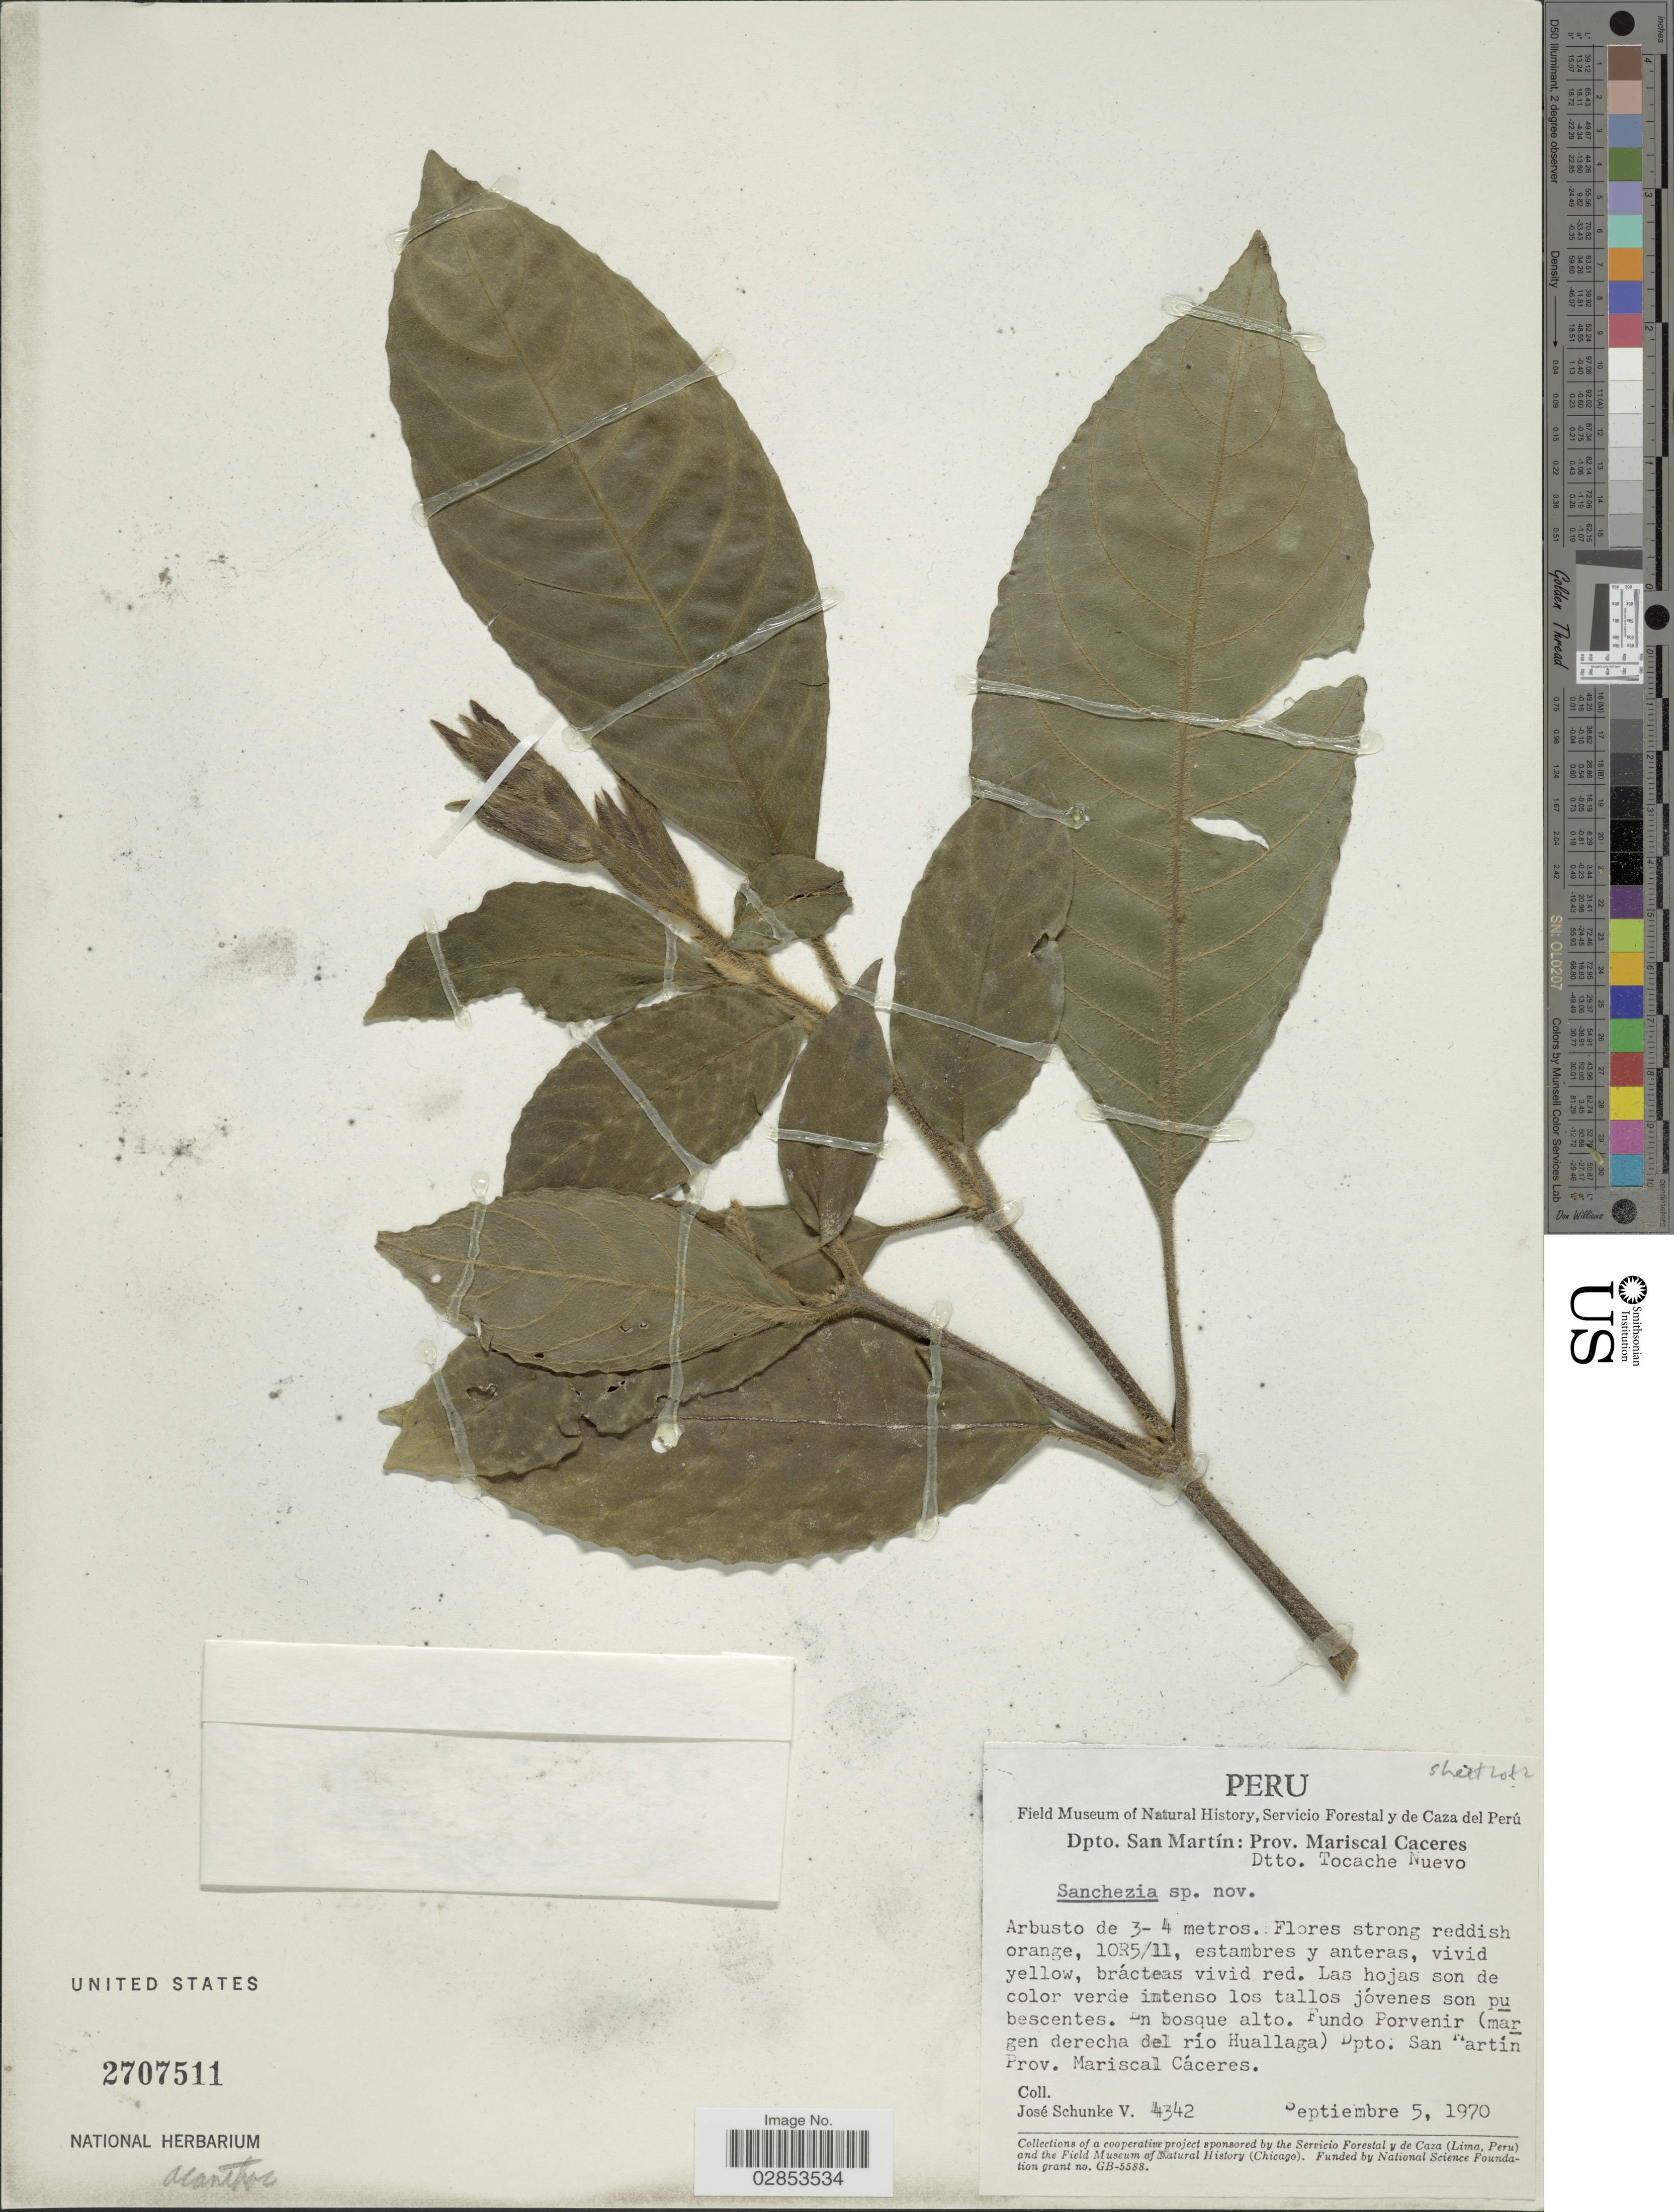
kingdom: Plantae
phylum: Tracheophyta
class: Magnoliopsida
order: Lamiales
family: Acanthaceae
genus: Sanchezia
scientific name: Sanchezia dasia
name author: Leonard & L.B. Sm.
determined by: Azevedo, Igor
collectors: J. Schunke Vigo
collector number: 4342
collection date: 1970-09-05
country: Peru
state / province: San Martín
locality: Dpto. San Martín: Prov. Mariscal Caceres. Dtto. Tocache Nuevo. Fundo Porvenir (margen derecha del río Huallaga). Dpto. San Martín. Prov. Mariscal Cáceres.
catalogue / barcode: US 2707511